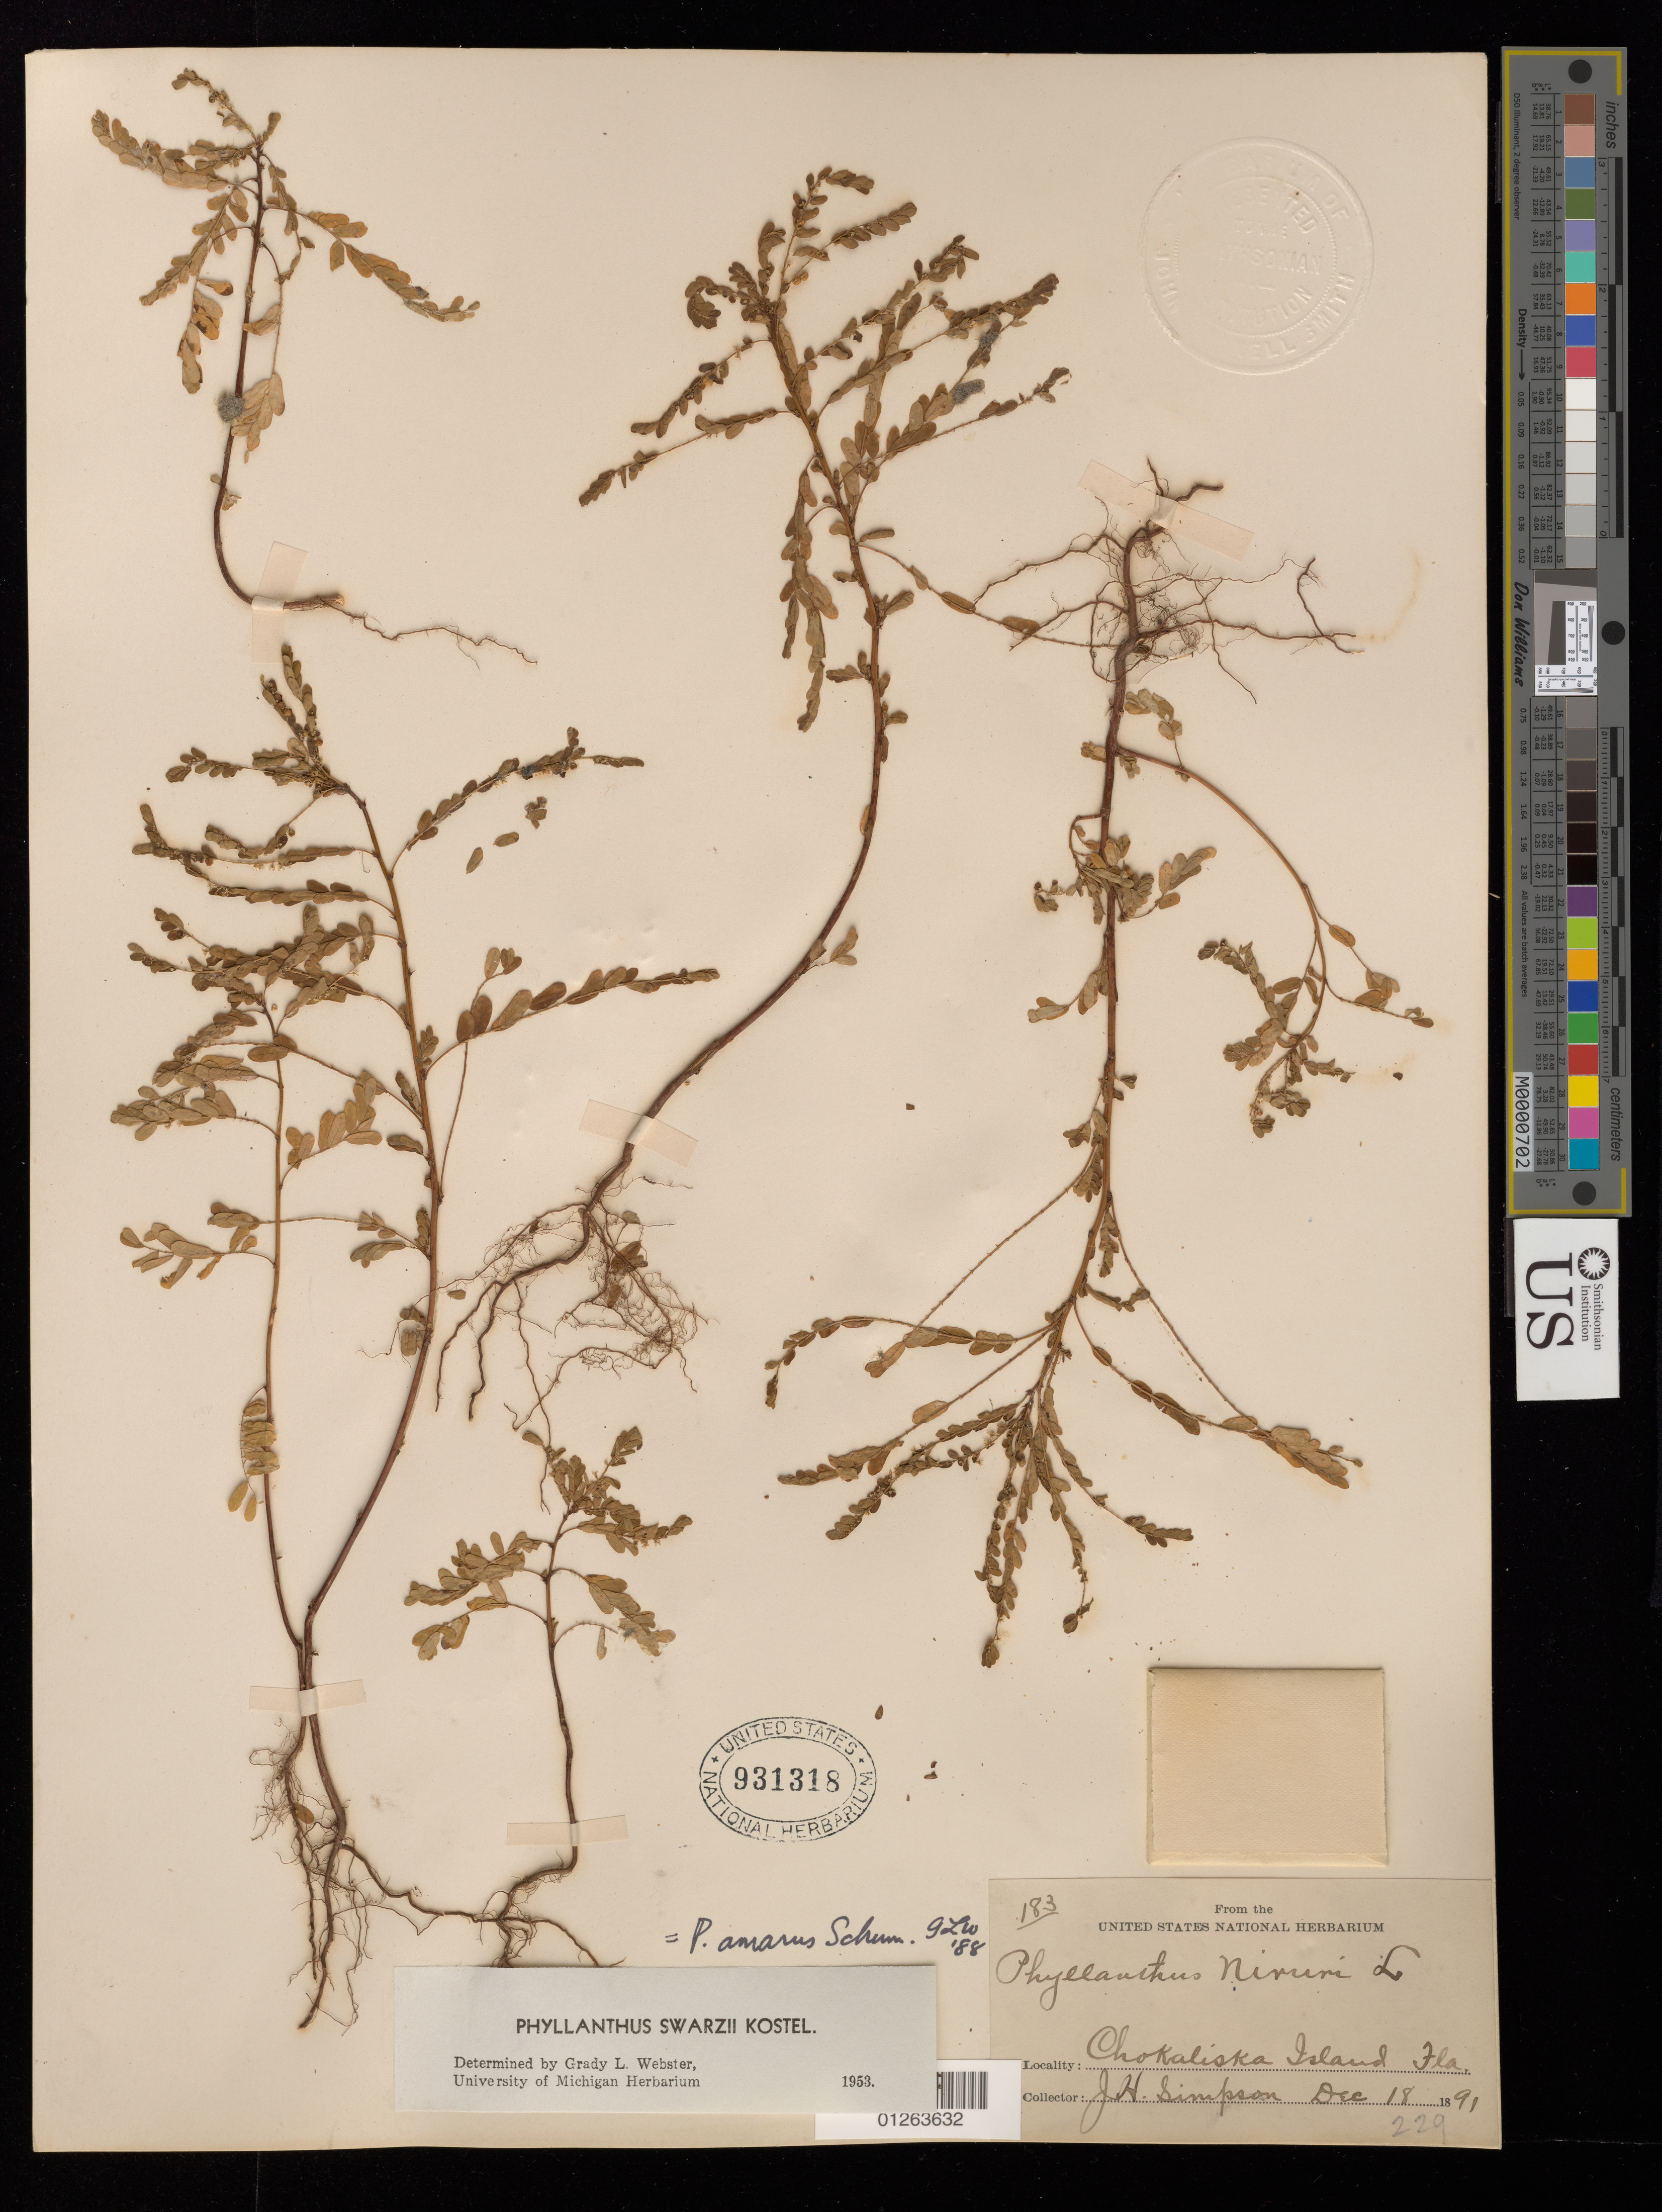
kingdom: Plantae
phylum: Tracheophyta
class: Magnoliopsida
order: Malpighiales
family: Phyllanthaceae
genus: Phyllanthus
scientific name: Phyllanthus amarus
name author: Schumach. & Thonn.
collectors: J. H. Simpson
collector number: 183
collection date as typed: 18 Dec 1891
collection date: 1891-12-18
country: United States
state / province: Florida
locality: Chokoloskee Island.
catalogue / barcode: US 931318